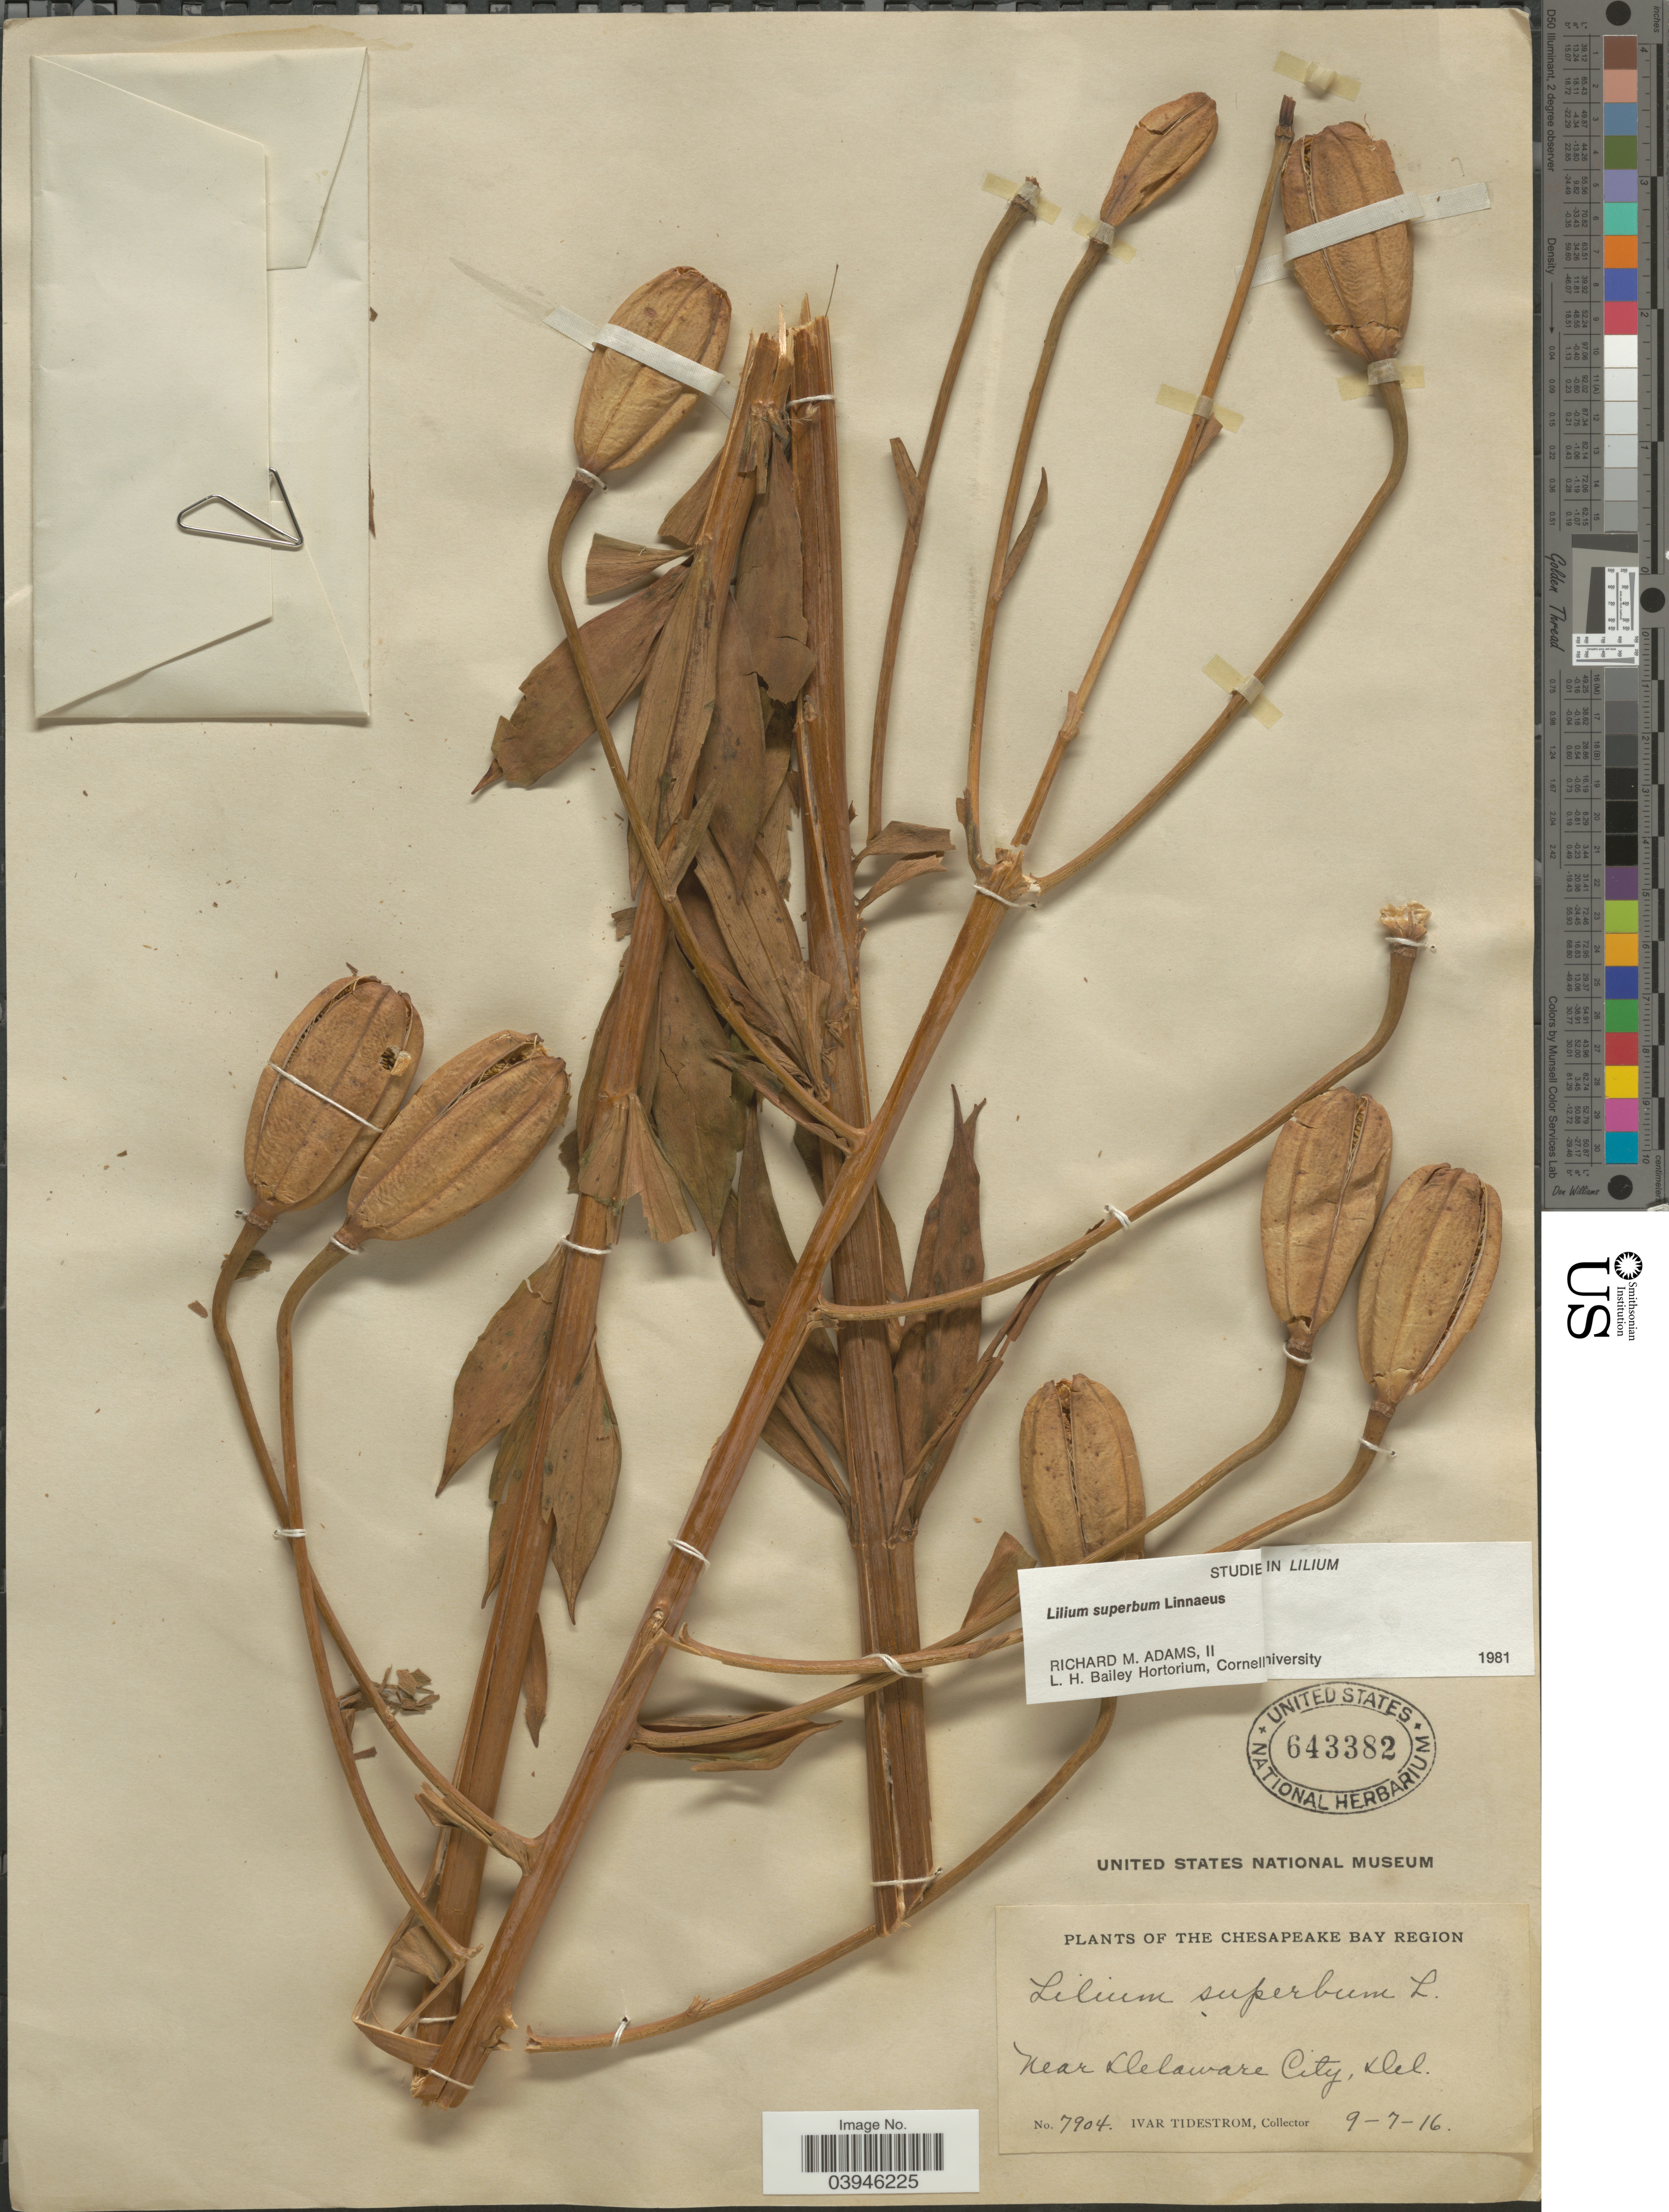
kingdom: Plantae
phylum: Tracheophyta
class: Liliopsida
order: Liliales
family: Liliaceae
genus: Lilium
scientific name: Lilium superbum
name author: L.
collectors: I. F. Tidestrom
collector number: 7904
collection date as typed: Transcribed d/m/y: 7/9/16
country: United States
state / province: Delaware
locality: The Chesapeake Bay Region. Near Delaware City.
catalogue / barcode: US 643382